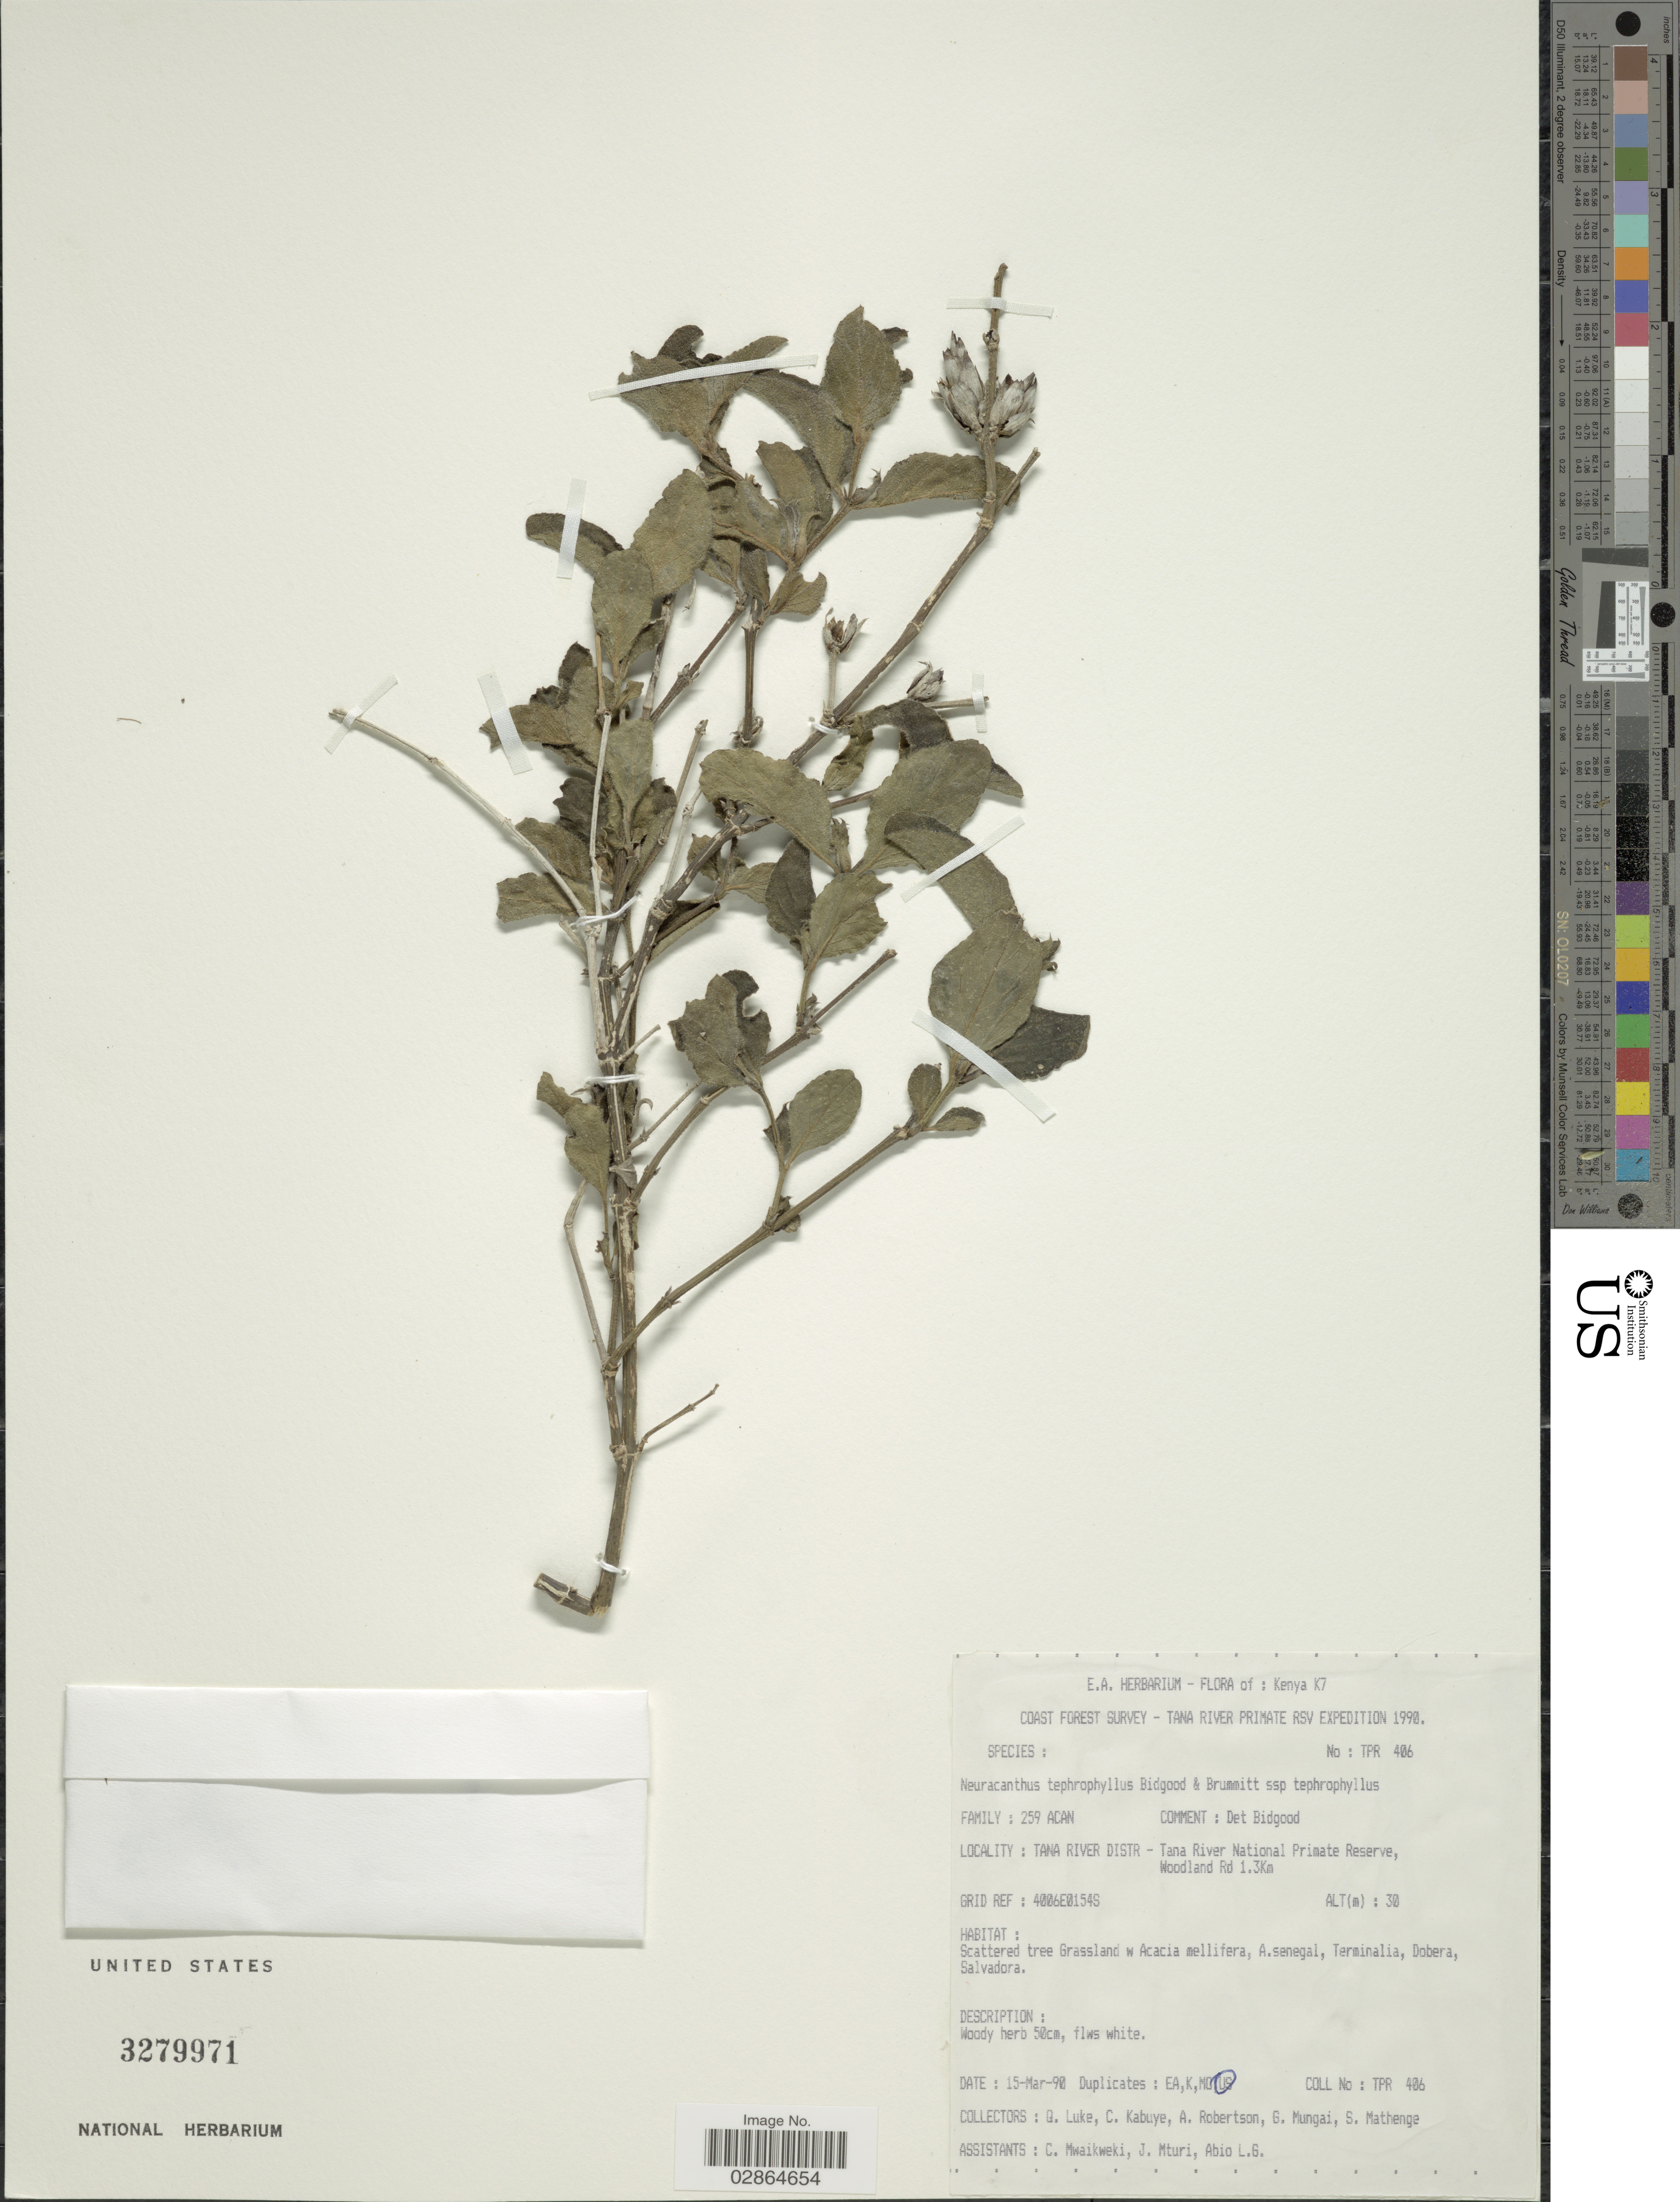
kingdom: Plantae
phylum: Tracheophyta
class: Magnoliopsida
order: Lamiales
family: Acanthaceae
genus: Neuracanthus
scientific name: Neuracanthus tephrophyllus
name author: Bidgood & Brummitt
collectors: Q. Luke, C. Kabuye, A. Robertson, G. Mungai & et al.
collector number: TPR406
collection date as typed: Transcribed d/m/y: 15/3/90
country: Kenya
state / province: Tana River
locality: Kenya K7, Tana River Distr - Tana River National Primate Reserve, Woodland Rd. 1.3Km.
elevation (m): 30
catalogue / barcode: US 3279971